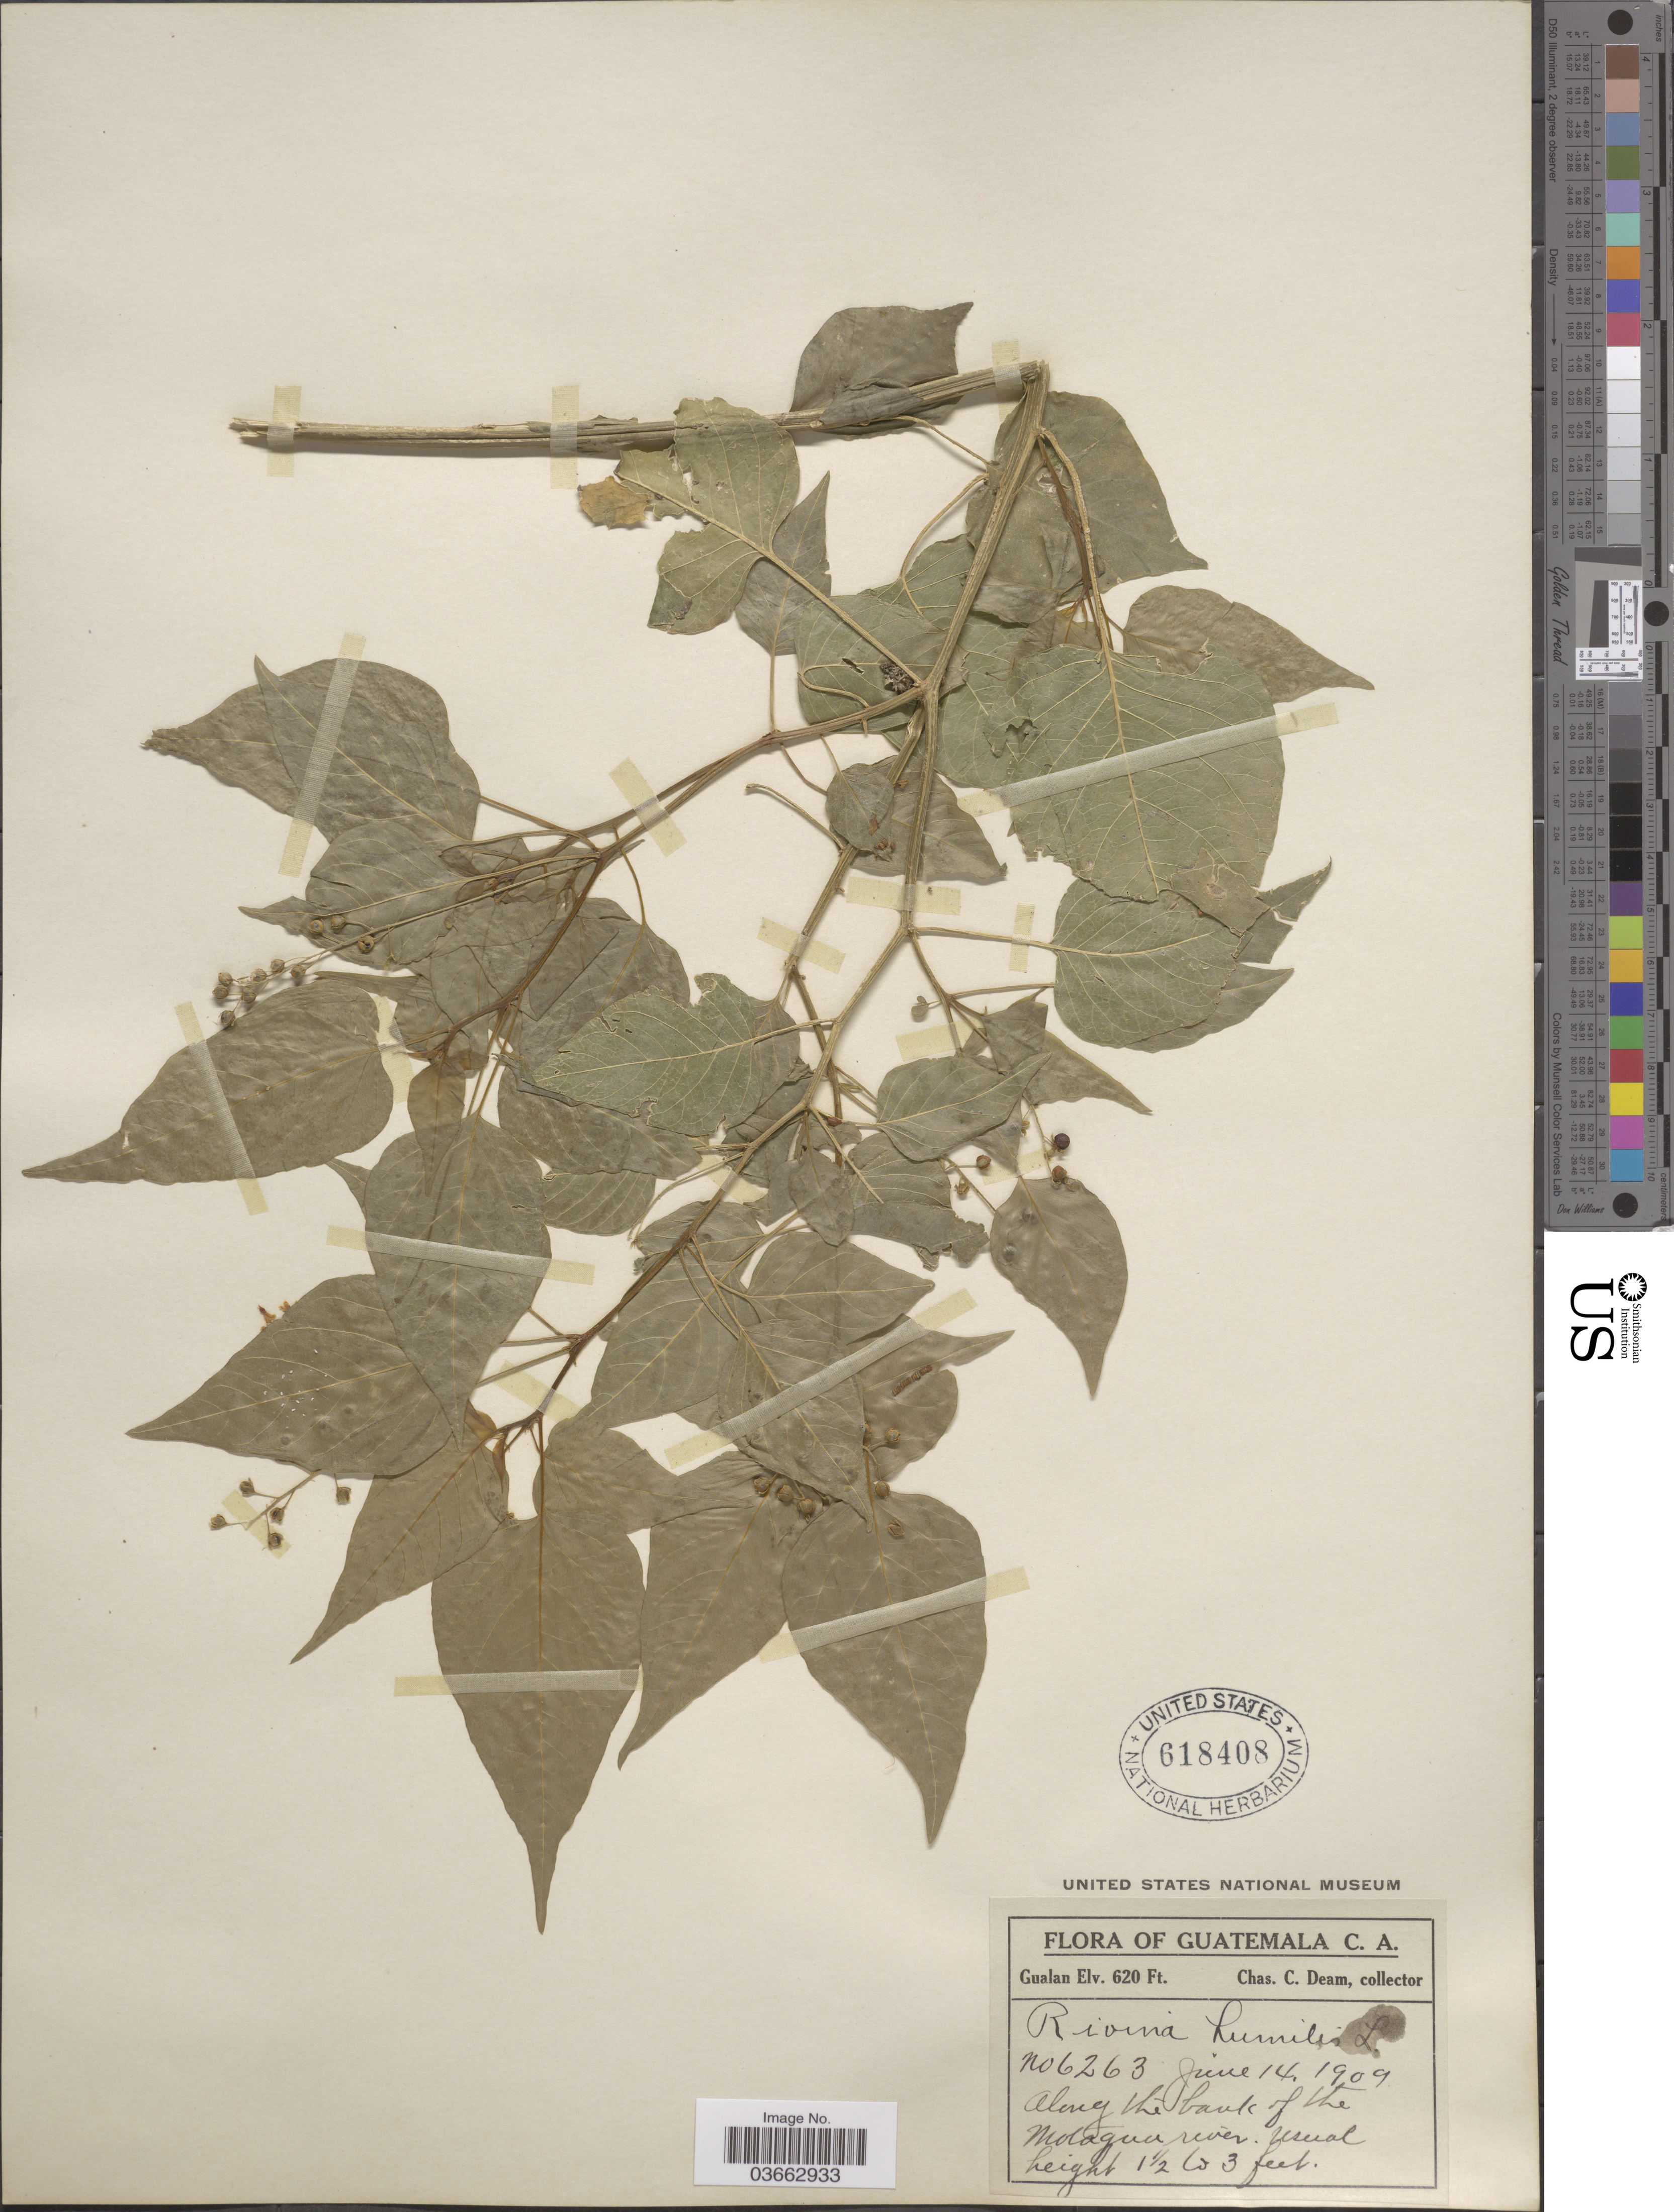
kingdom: Plantae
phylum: Tracheophyta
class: Magnoliopsida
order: Caryophyllales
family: Phytolaccaceae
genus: Rivina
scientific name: Rivina humilis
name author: L.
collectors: C. C. Deam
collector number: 6263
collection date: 1909-06-14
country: Guatemala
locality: Gualan. Along the bank of the Motagua river.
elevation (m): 189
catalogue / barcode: US 618408